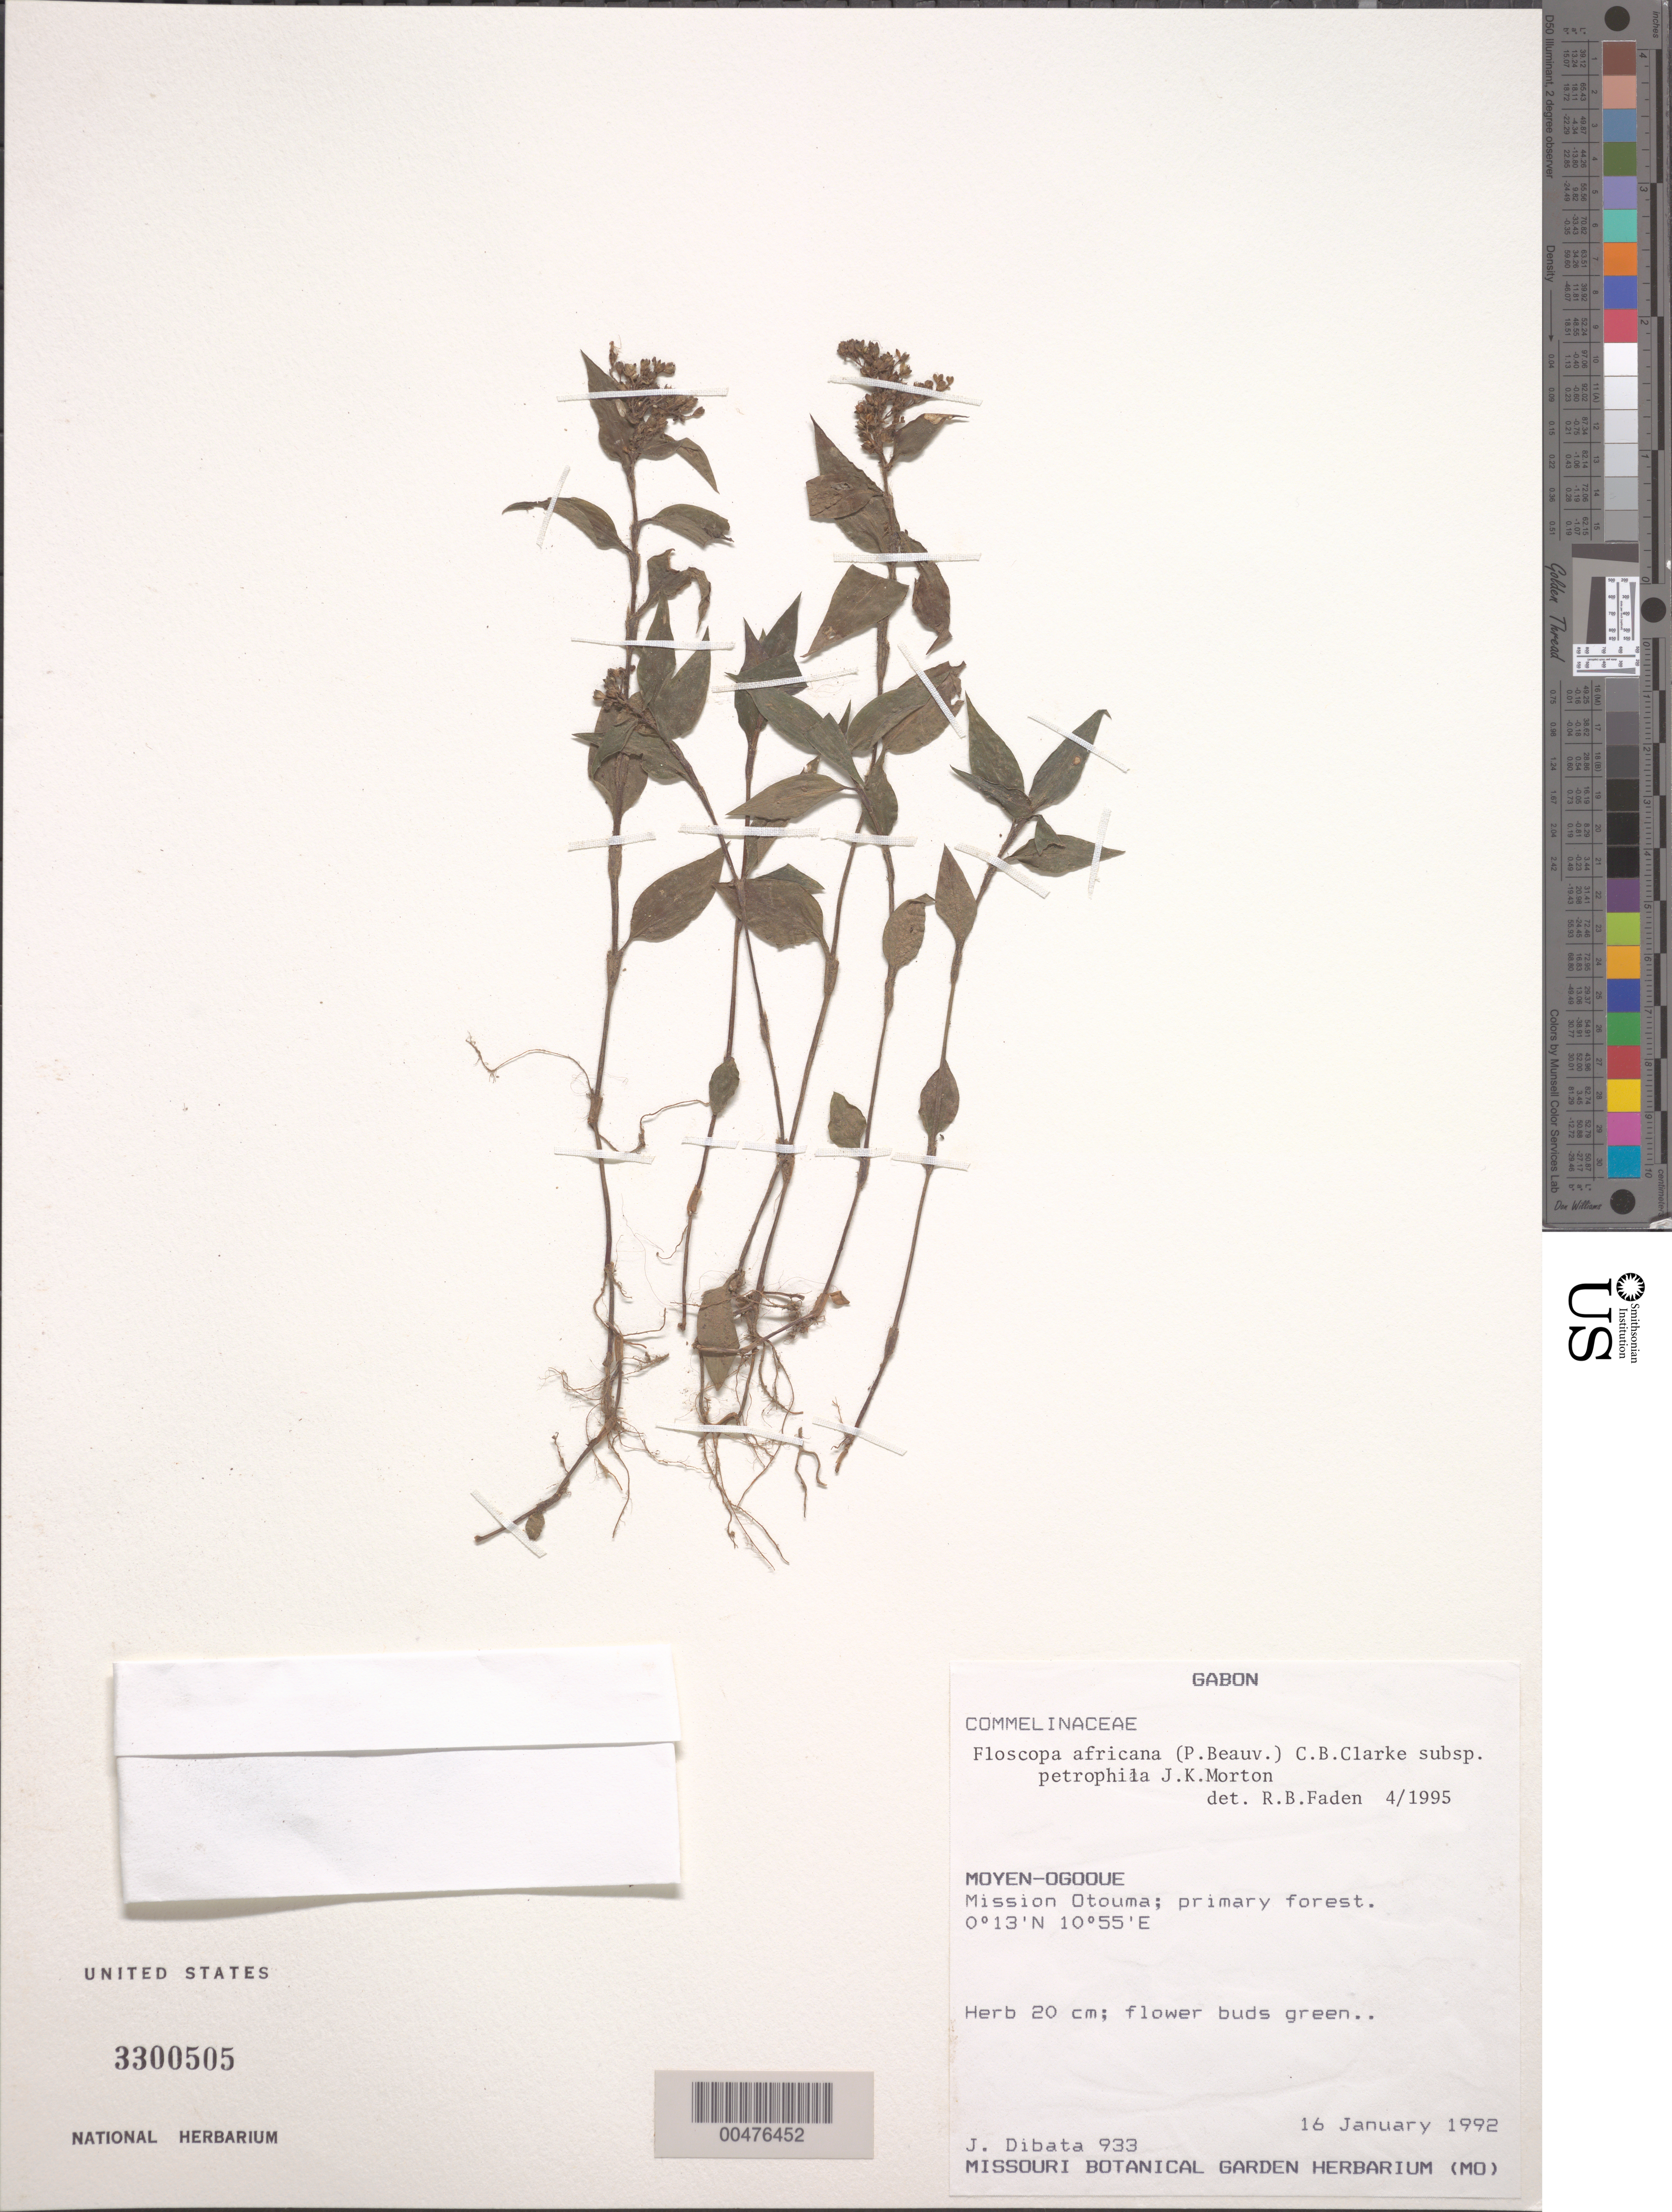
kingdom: Plantae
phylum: Tracheophyta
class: Liliopsida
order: Commelinales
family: Commelinaceae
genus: Floscopa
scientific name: Floscopa africana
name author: (P. Beauv.) C.B. Clarke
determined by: Faden, Robert B., (US), Smithsonian Institution - National Museum of Natural History (UNITED STATES)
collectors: J. Dibata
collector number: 933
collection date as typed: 16 Jan 1992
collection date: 1992-01-16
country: Gabon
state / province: Moyen-ogooué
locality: Mission Otouma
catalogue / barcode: US 3300505